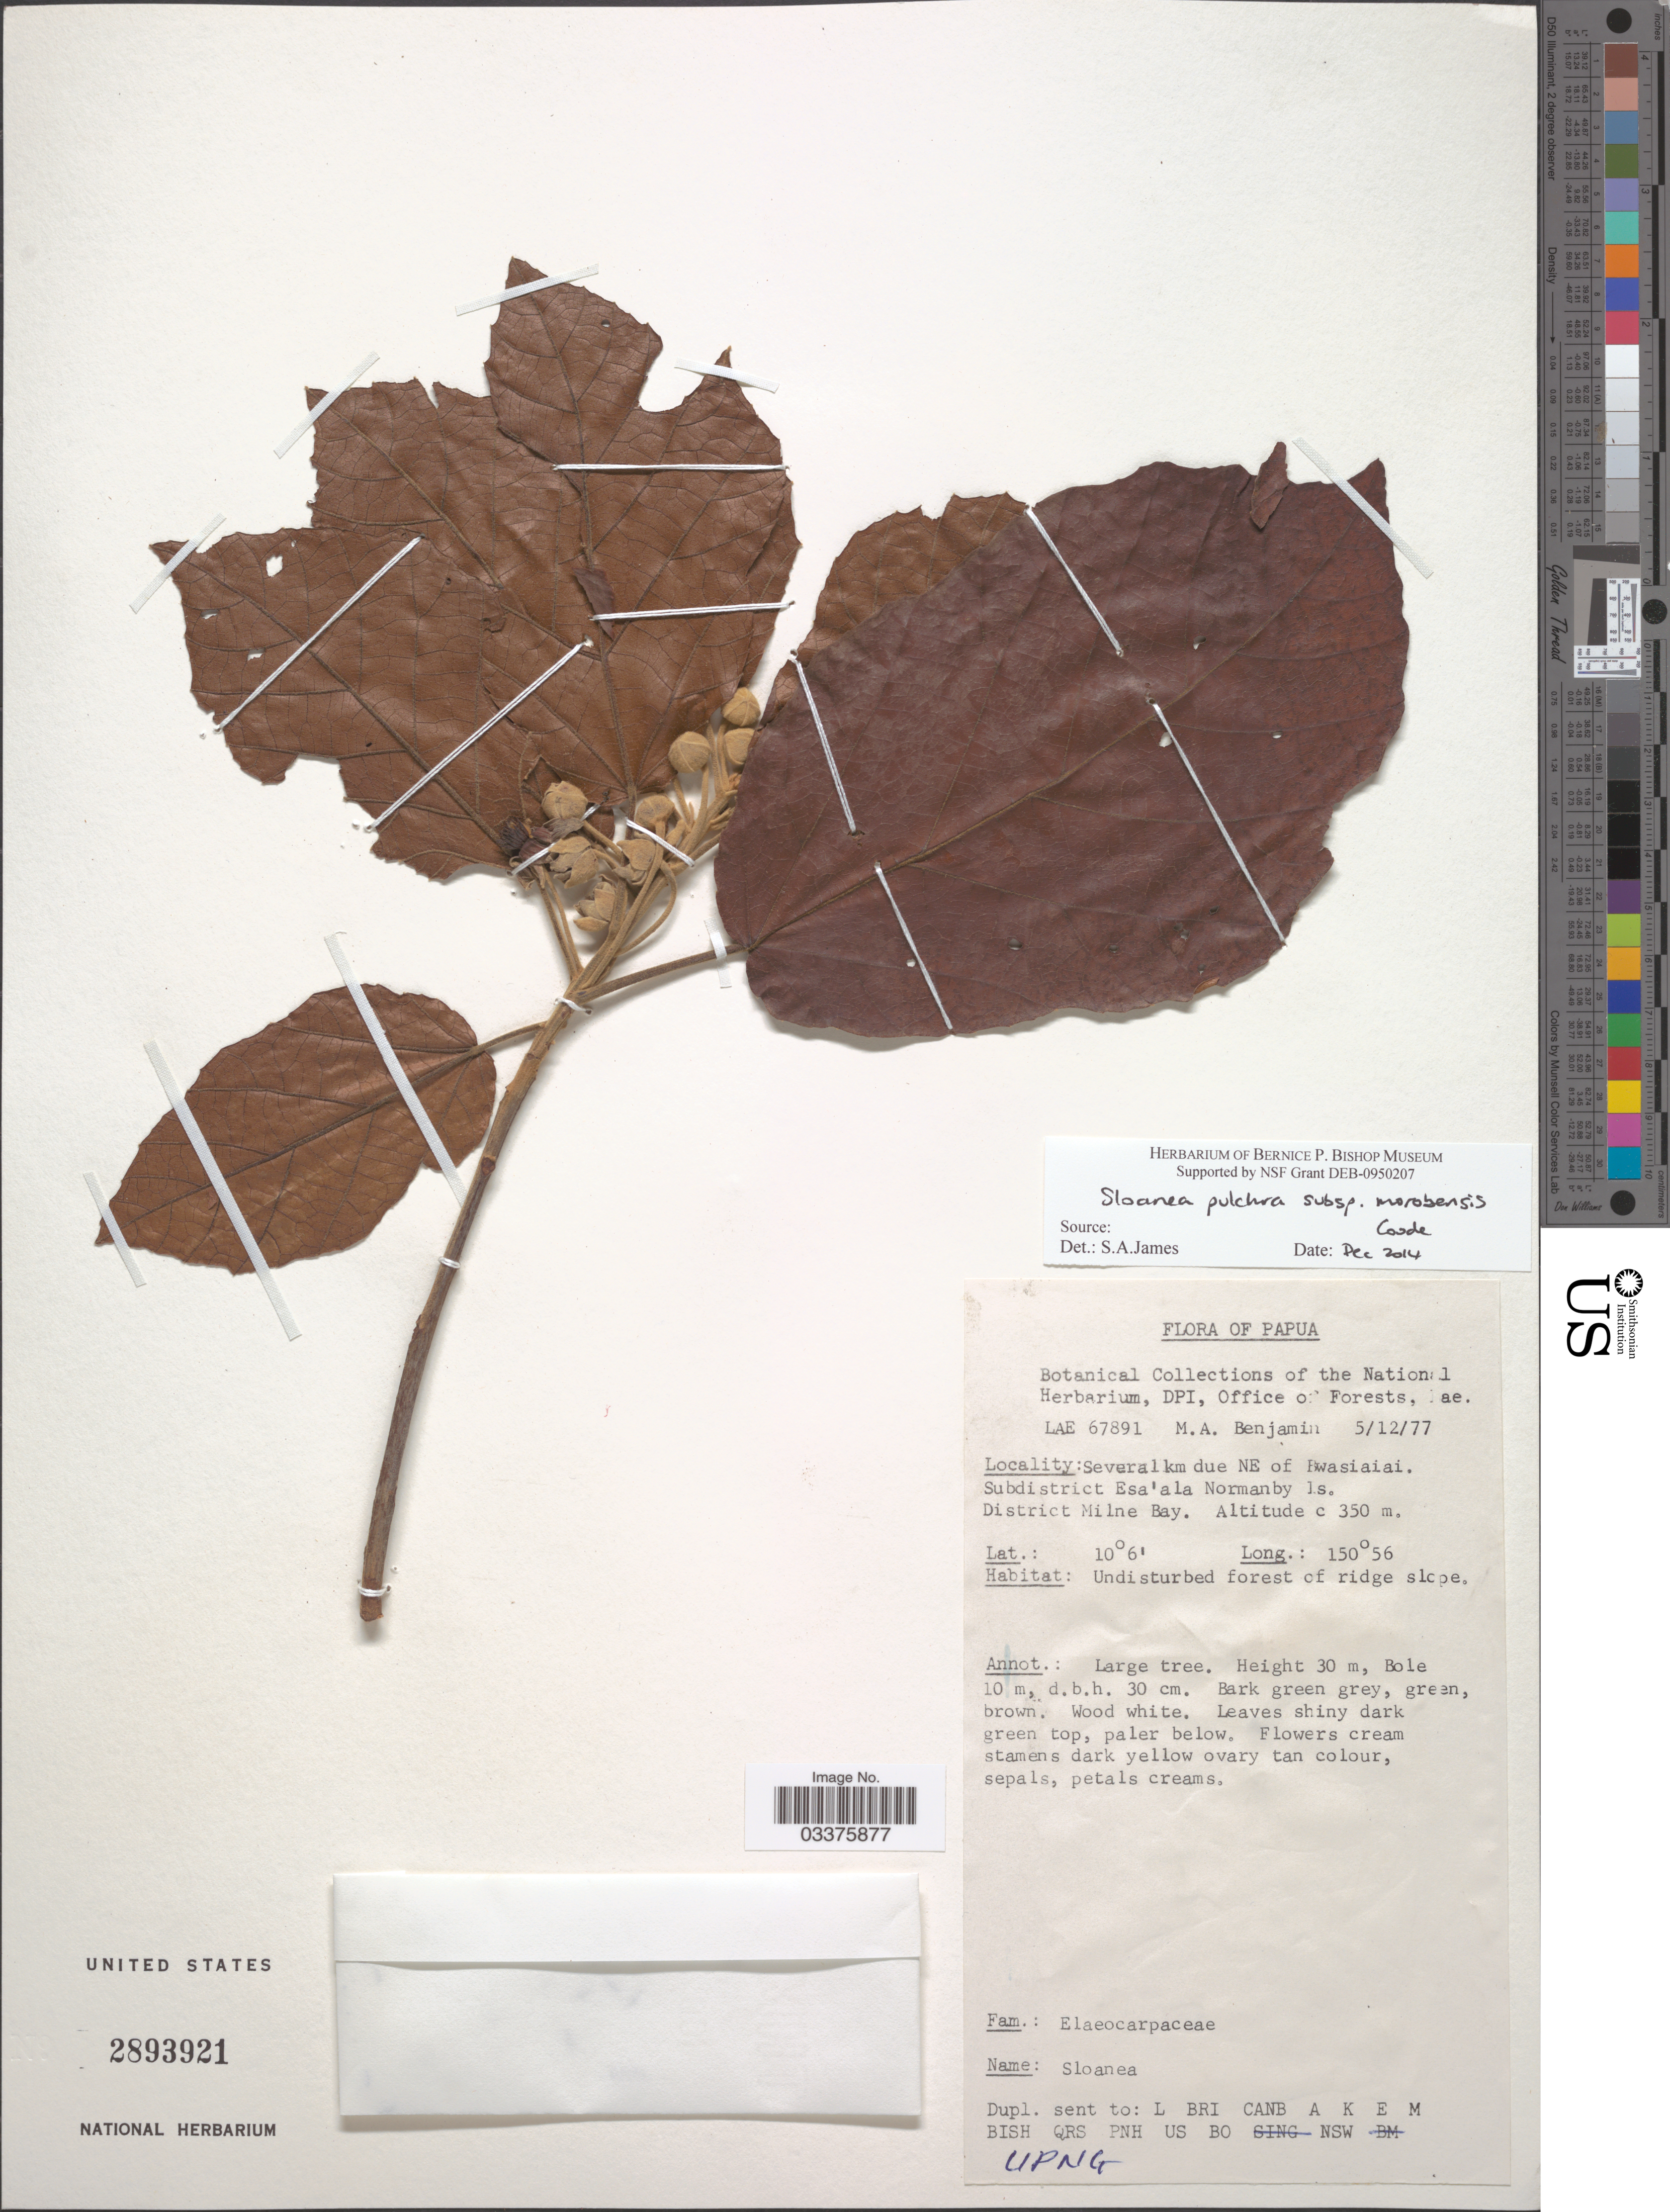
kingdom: Plantae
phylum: Tracheophyta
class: Magnoliopsida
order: Oxalidales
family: Elaeocarpaceae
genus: Sloanea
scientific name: Sloanea pulchra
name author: (Schltr.) A.C. Sm.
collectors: M. Benjamin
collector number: LAE 67891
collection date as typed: Transcribed d/m/y: 5/12/77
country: Papua New Guinea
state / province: Milne Bay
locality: Papua. Several km due NE of Bwasiaiai. Subdistrict Esa'ala Normanby Is. District Milne Bay.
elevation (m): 350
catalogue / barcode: US 2893921